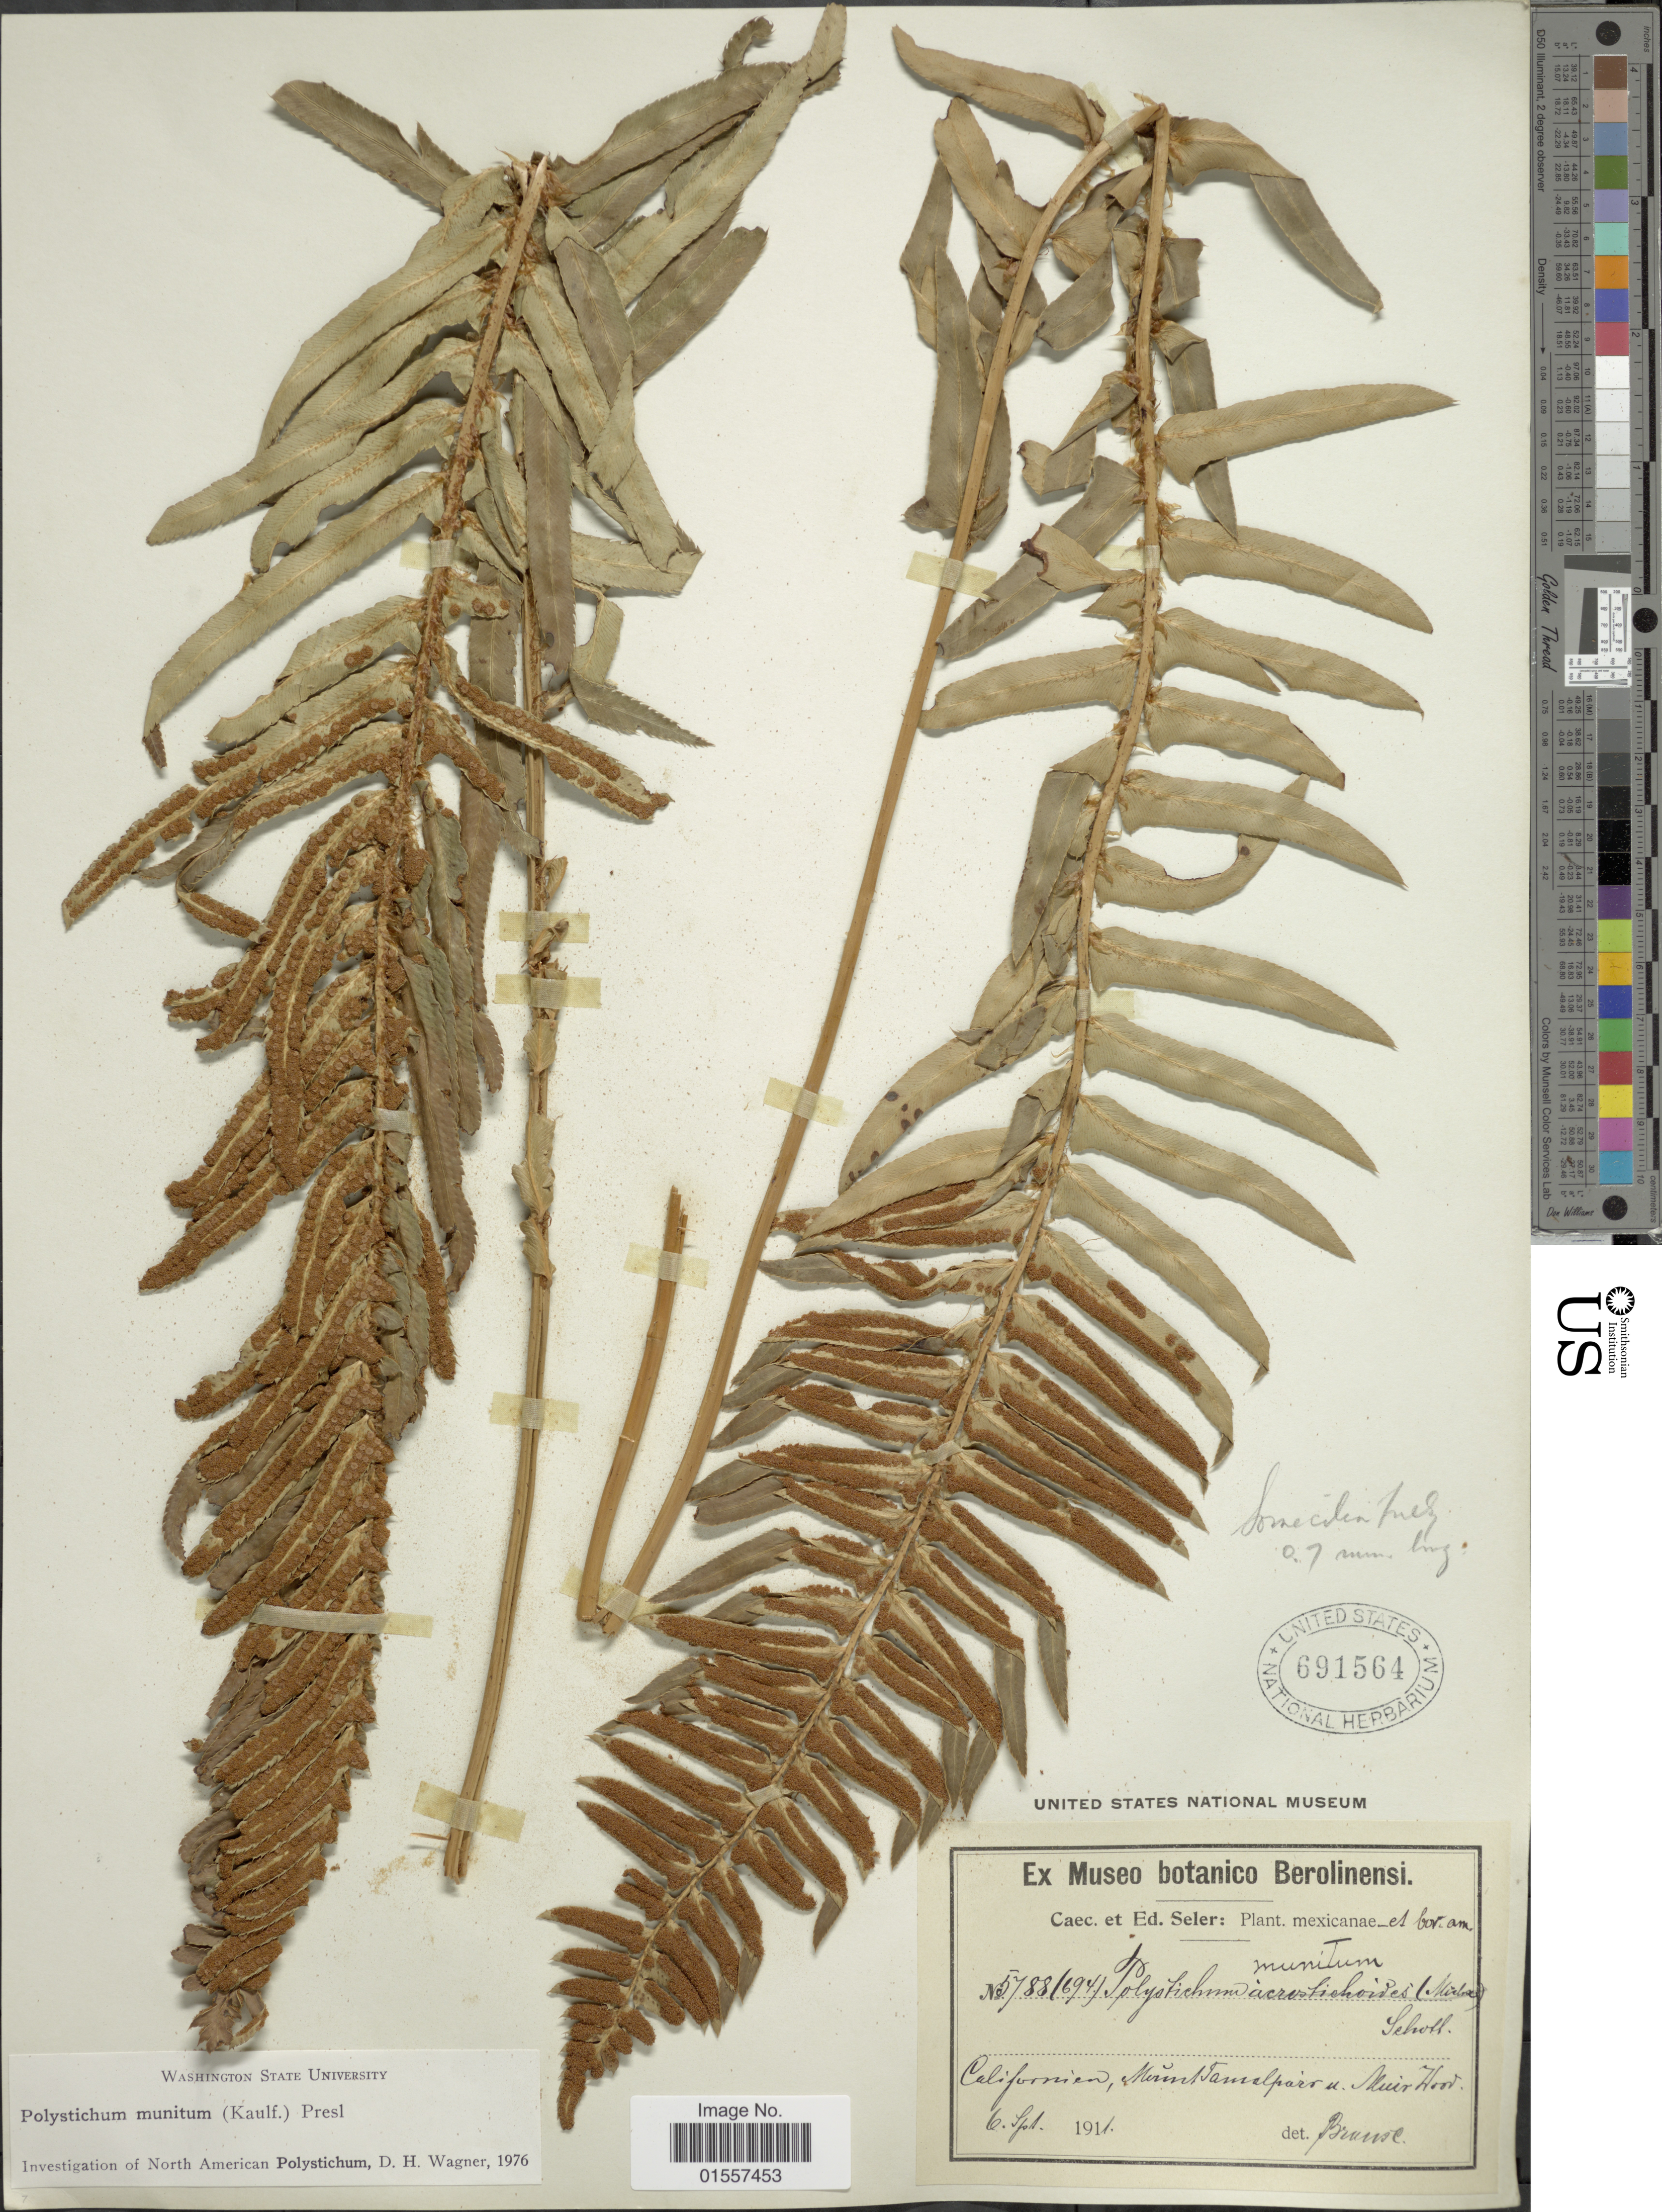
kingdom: Plantae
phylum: Tracheophyta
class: Polypodiopsida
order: Polypodiales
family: Dryopteridaceae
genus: Polystichum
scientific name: Polystichum munitum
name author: (Kaulf.) C. Presl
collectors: ex Caec. et Ed Seler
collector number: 5788(694)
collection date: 1911-09-06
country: United States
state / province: California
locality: Merin Tamalpaix u. Muir Hood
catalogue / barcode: US 691564